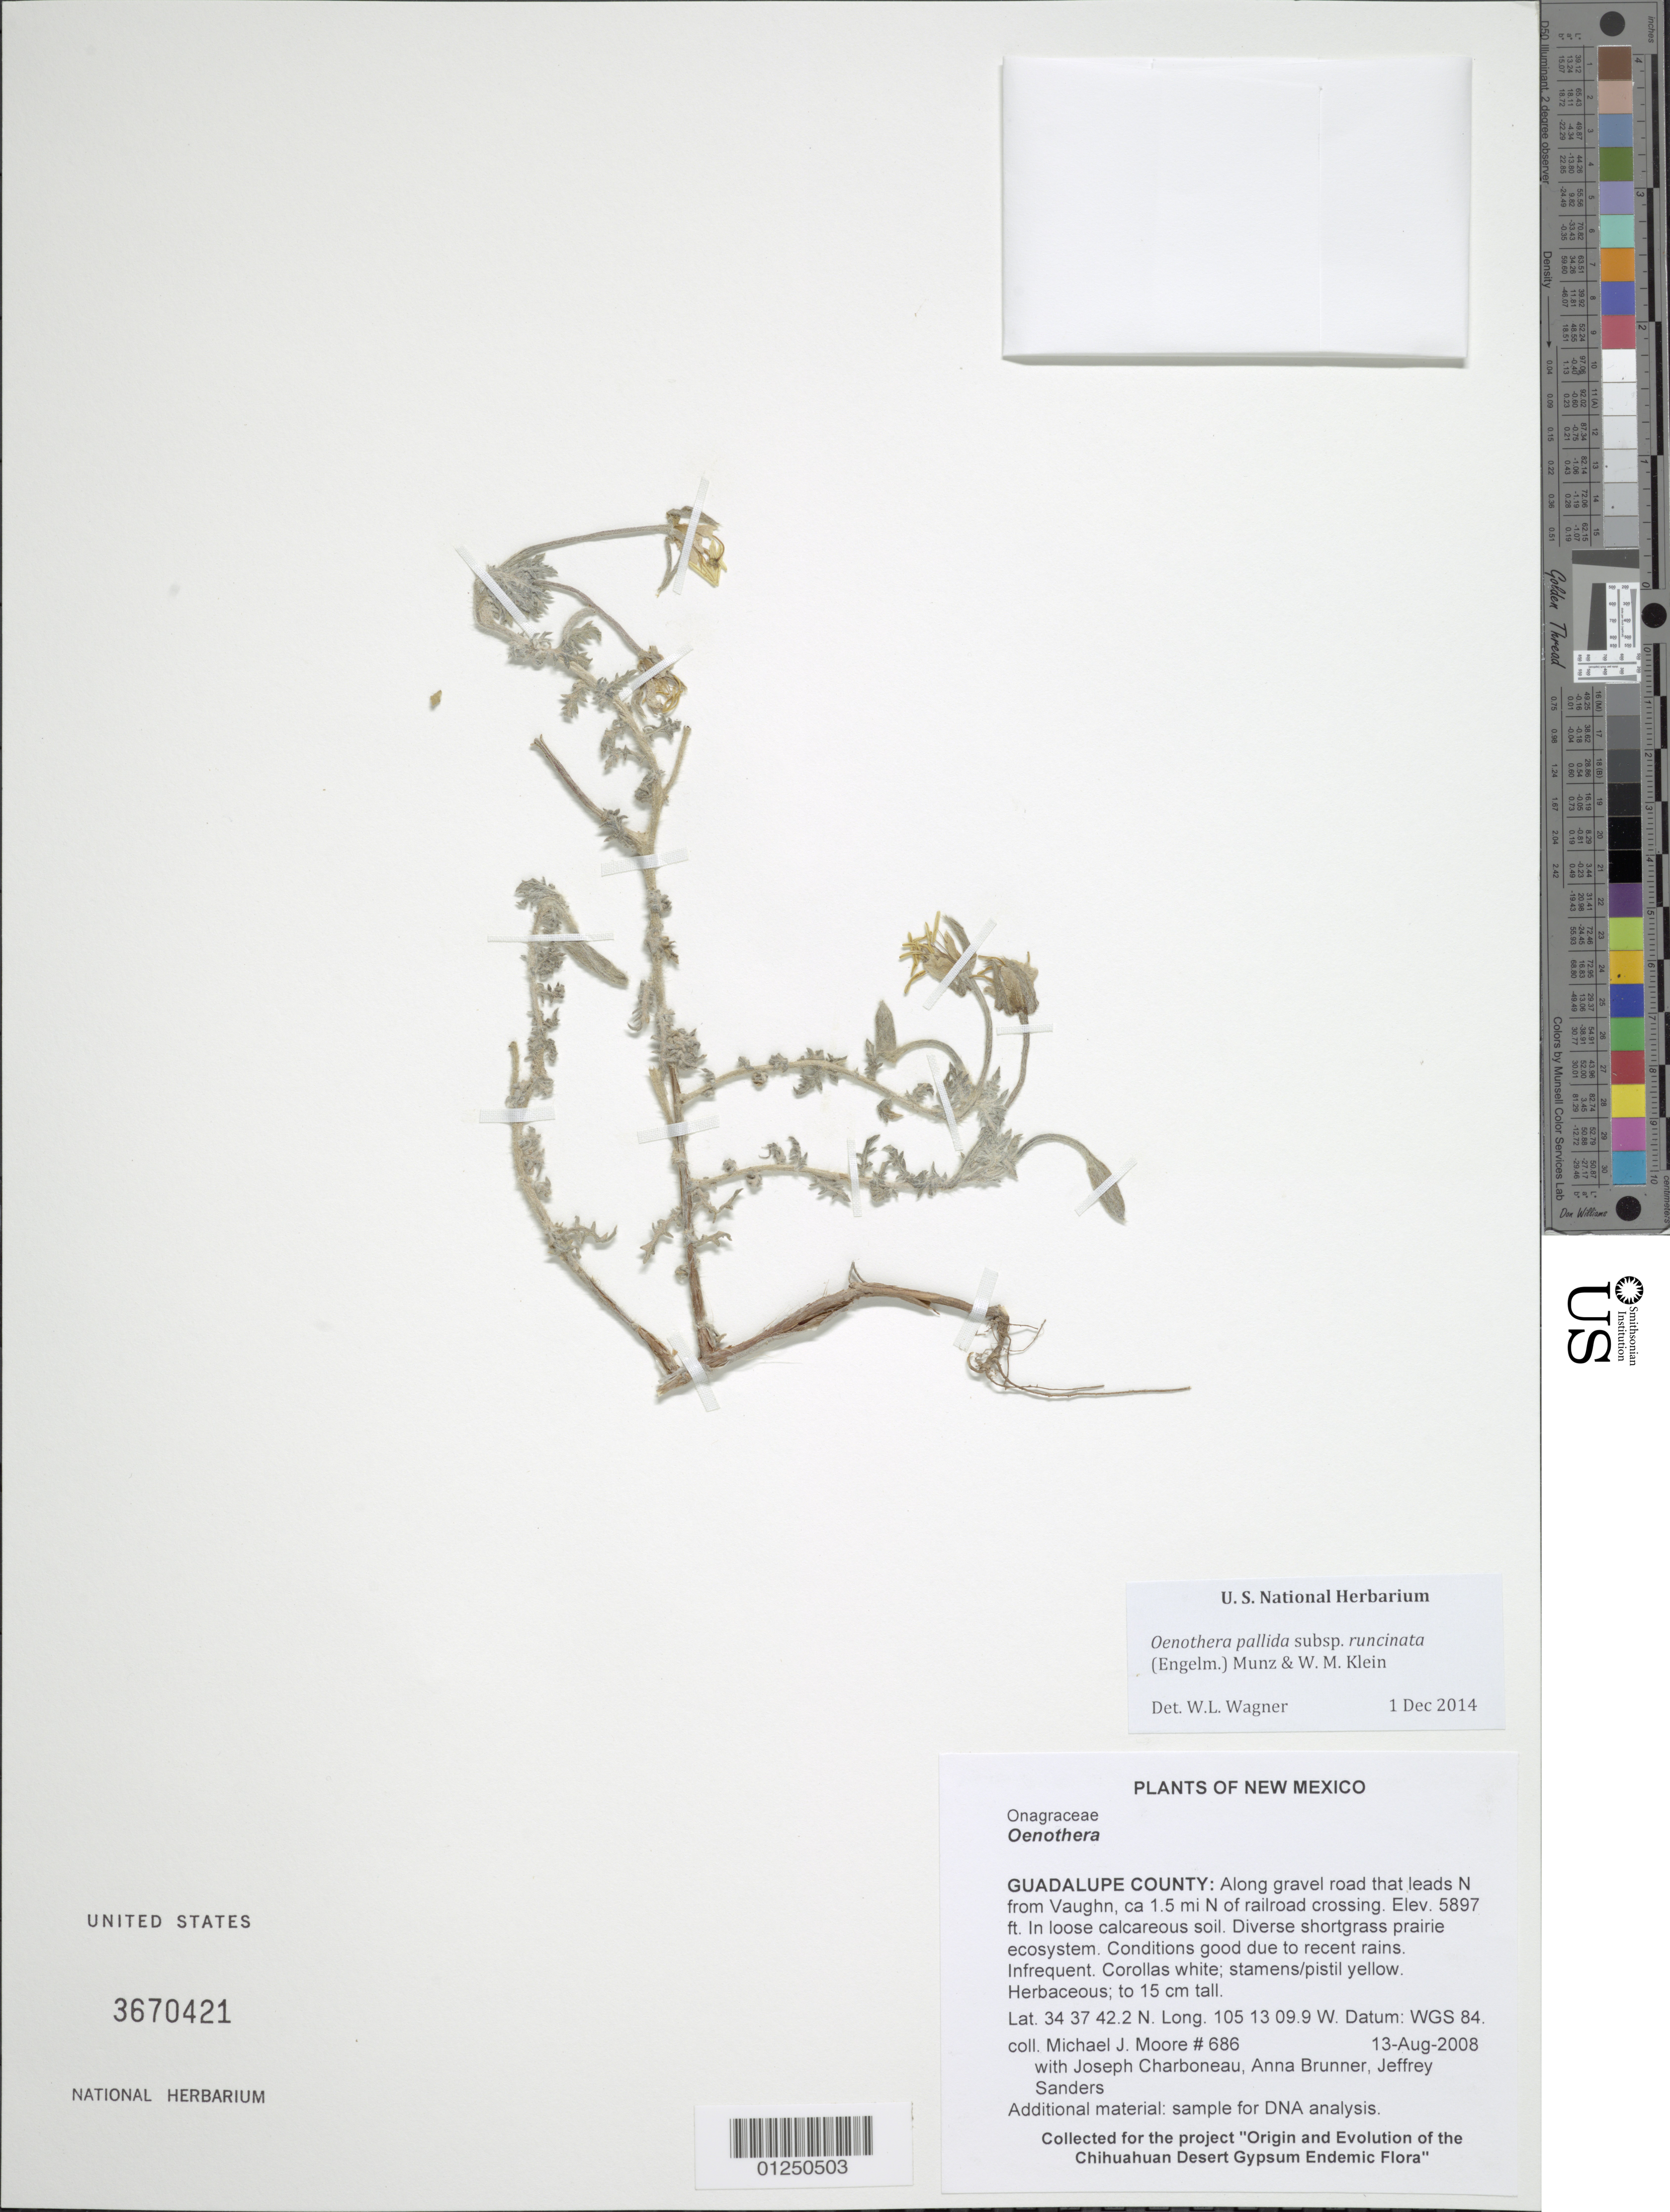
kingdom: Plantae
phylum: Tracheophyta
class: Magnoliopsida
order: Myrtales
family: Onagraceae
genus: Oenothera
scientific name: Oenothera pallida subsp. runcinata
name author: (Engelm.) Munz & W.M. Klein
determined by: Wagner, W. L., (BOT), Smithsonian Institution - National Museum of Natural History (UNITED STATES)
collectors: M. J. Moore, J. L. M. Charboneau, A. Brunner & J. Sanders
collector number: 686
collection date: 2004-08-12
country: United States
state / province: New Mexico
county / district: Guadalupe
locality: Along gravel road that leads N from Vaughn, ca 1.5 mi N of railroad crossing.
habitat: In loose calcareous soil. Diverse shortgrass prairie ecosystem. Conditions good due to recent rains.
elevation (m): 1797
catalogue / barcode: US 3670421